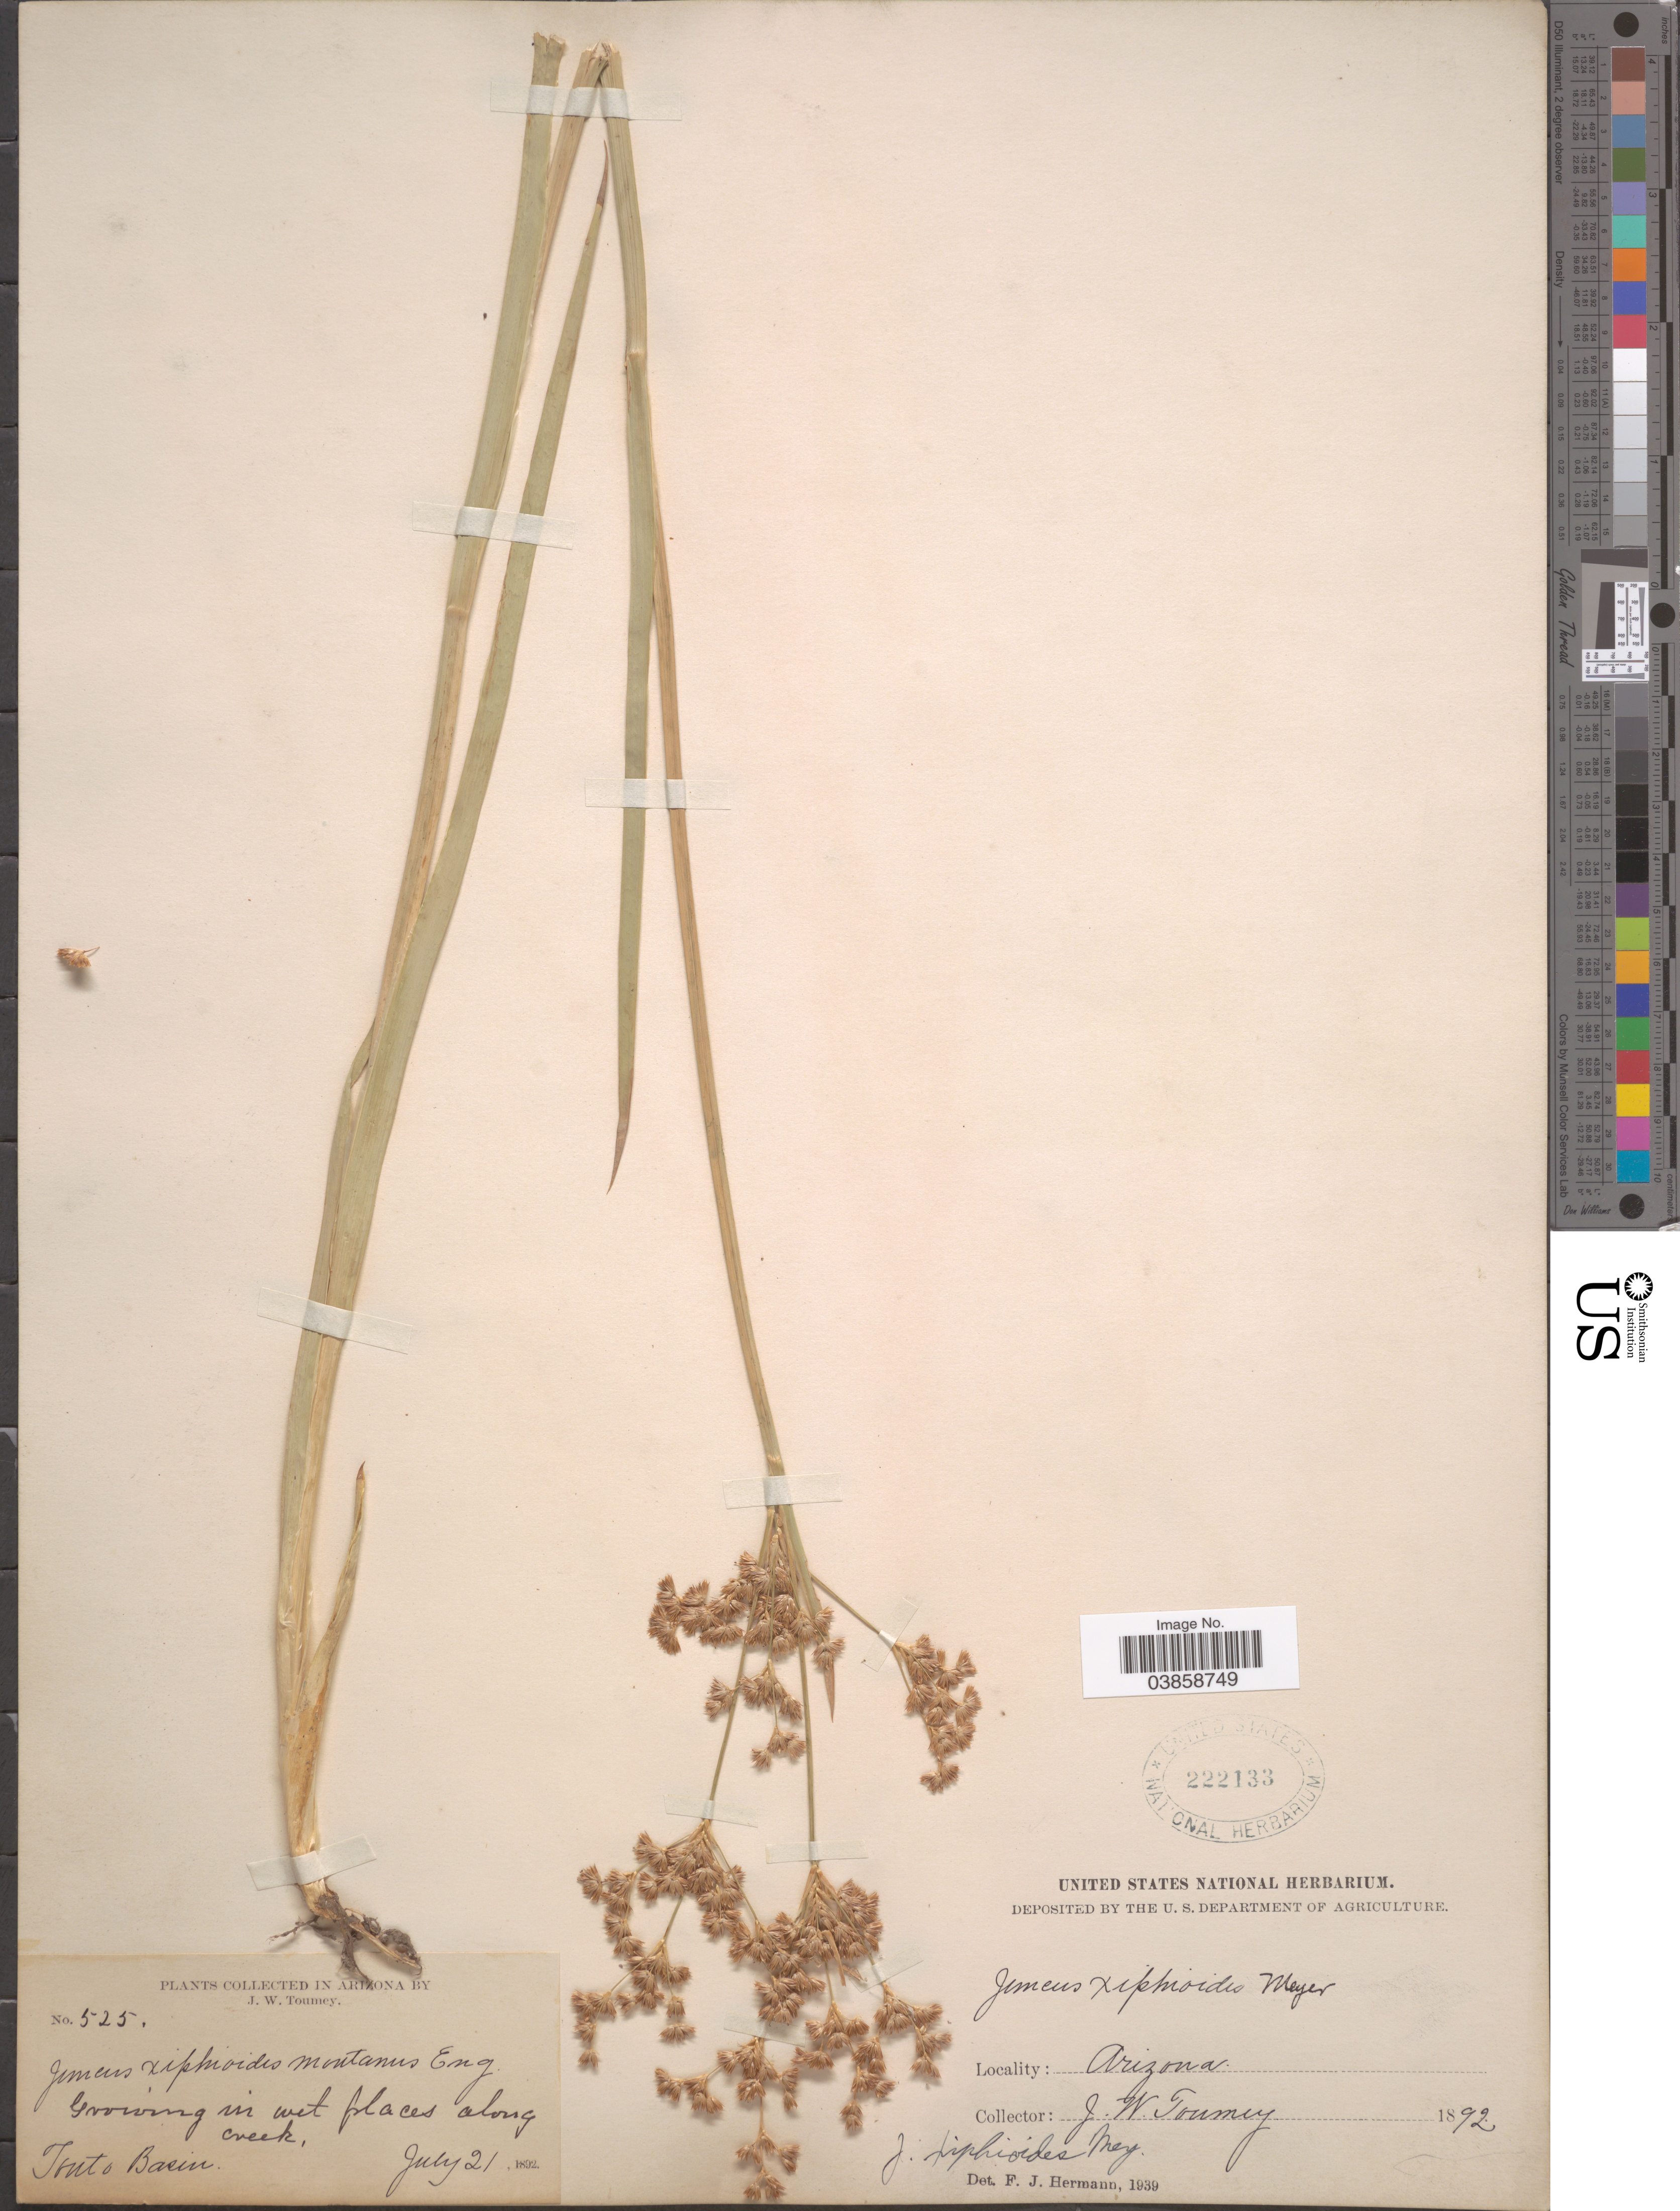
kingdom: Plantae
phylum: Tracheophyta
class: Liliopsida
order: Poales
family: Juncaceae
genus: Juncus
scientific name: Juncus xiphioides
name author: E. Mey.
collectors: J. W. Toumey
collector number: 525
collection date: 1892-07-21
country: United States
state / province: Arizona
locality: Tonto Basin.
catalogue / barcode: US 222133